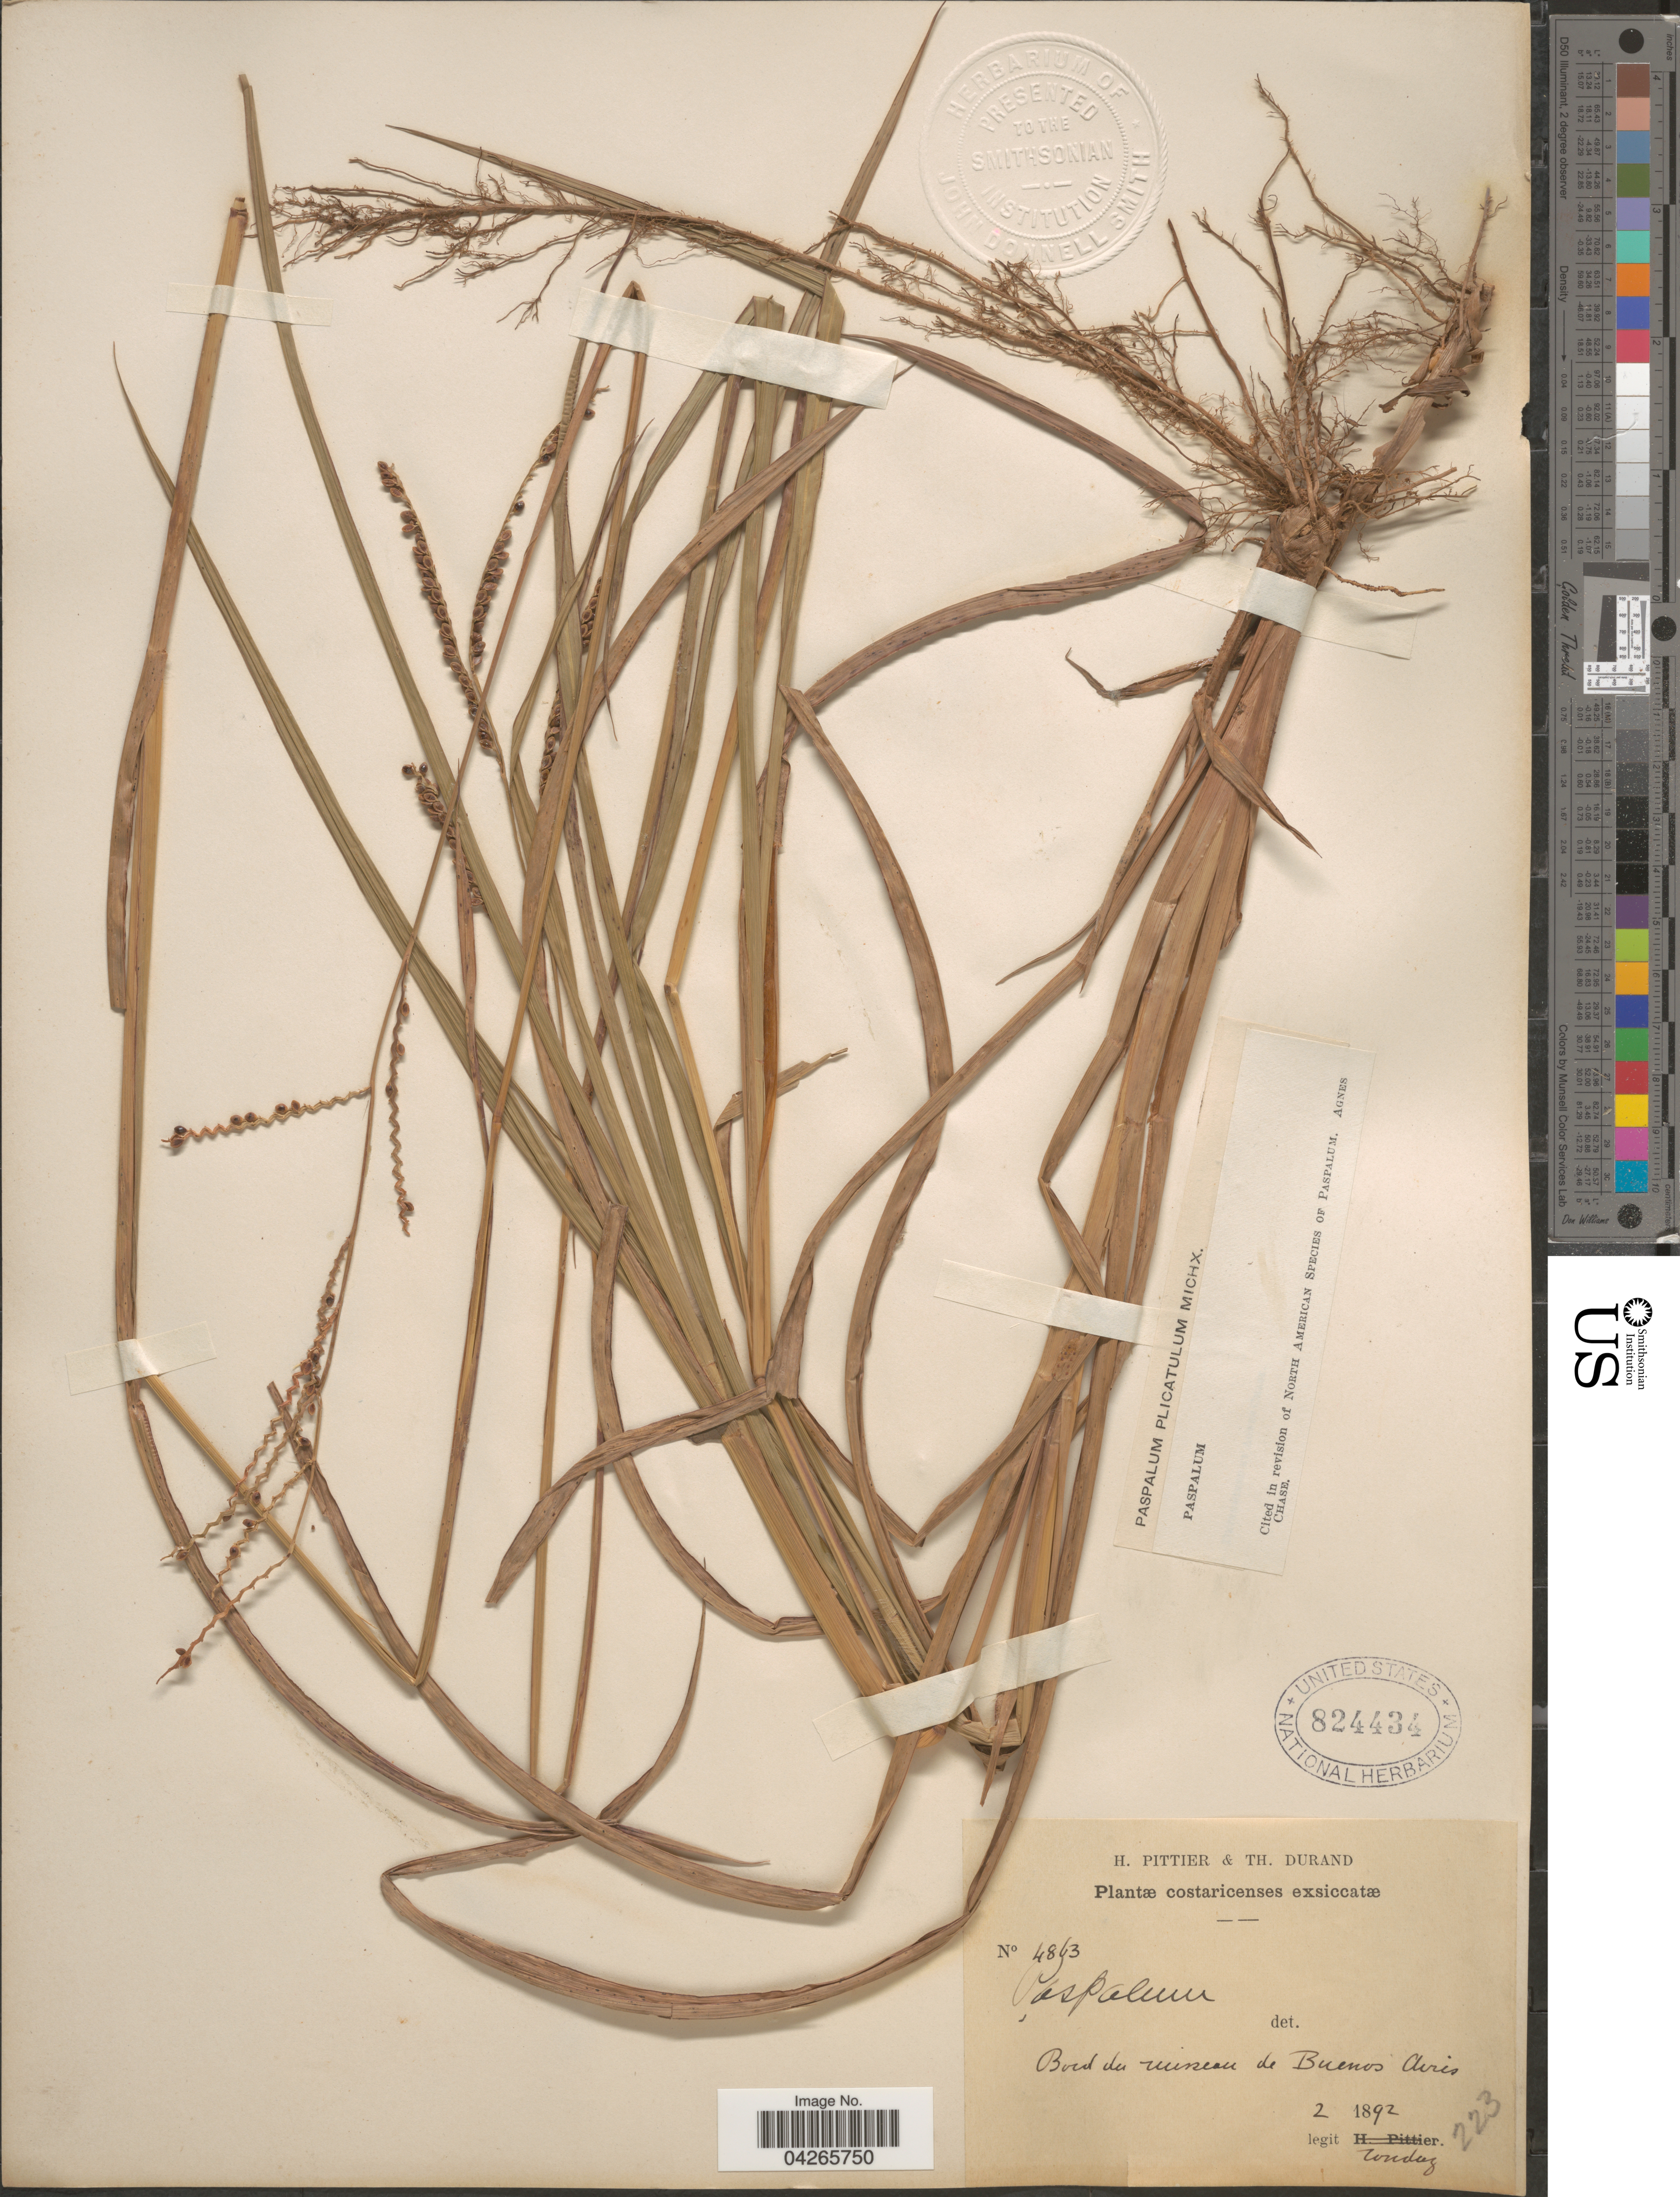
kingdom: Plantae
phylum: Tracheophyta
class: Liliopsida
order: Poales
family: Poaceae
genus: Paspalum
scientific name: Paspalum plicatulum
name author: Michx.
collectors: Tonduz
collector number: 4863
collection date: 1892-02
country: Costa Rica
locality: Bord du ruisseau de Buenos Aires.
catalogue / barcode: US 824434